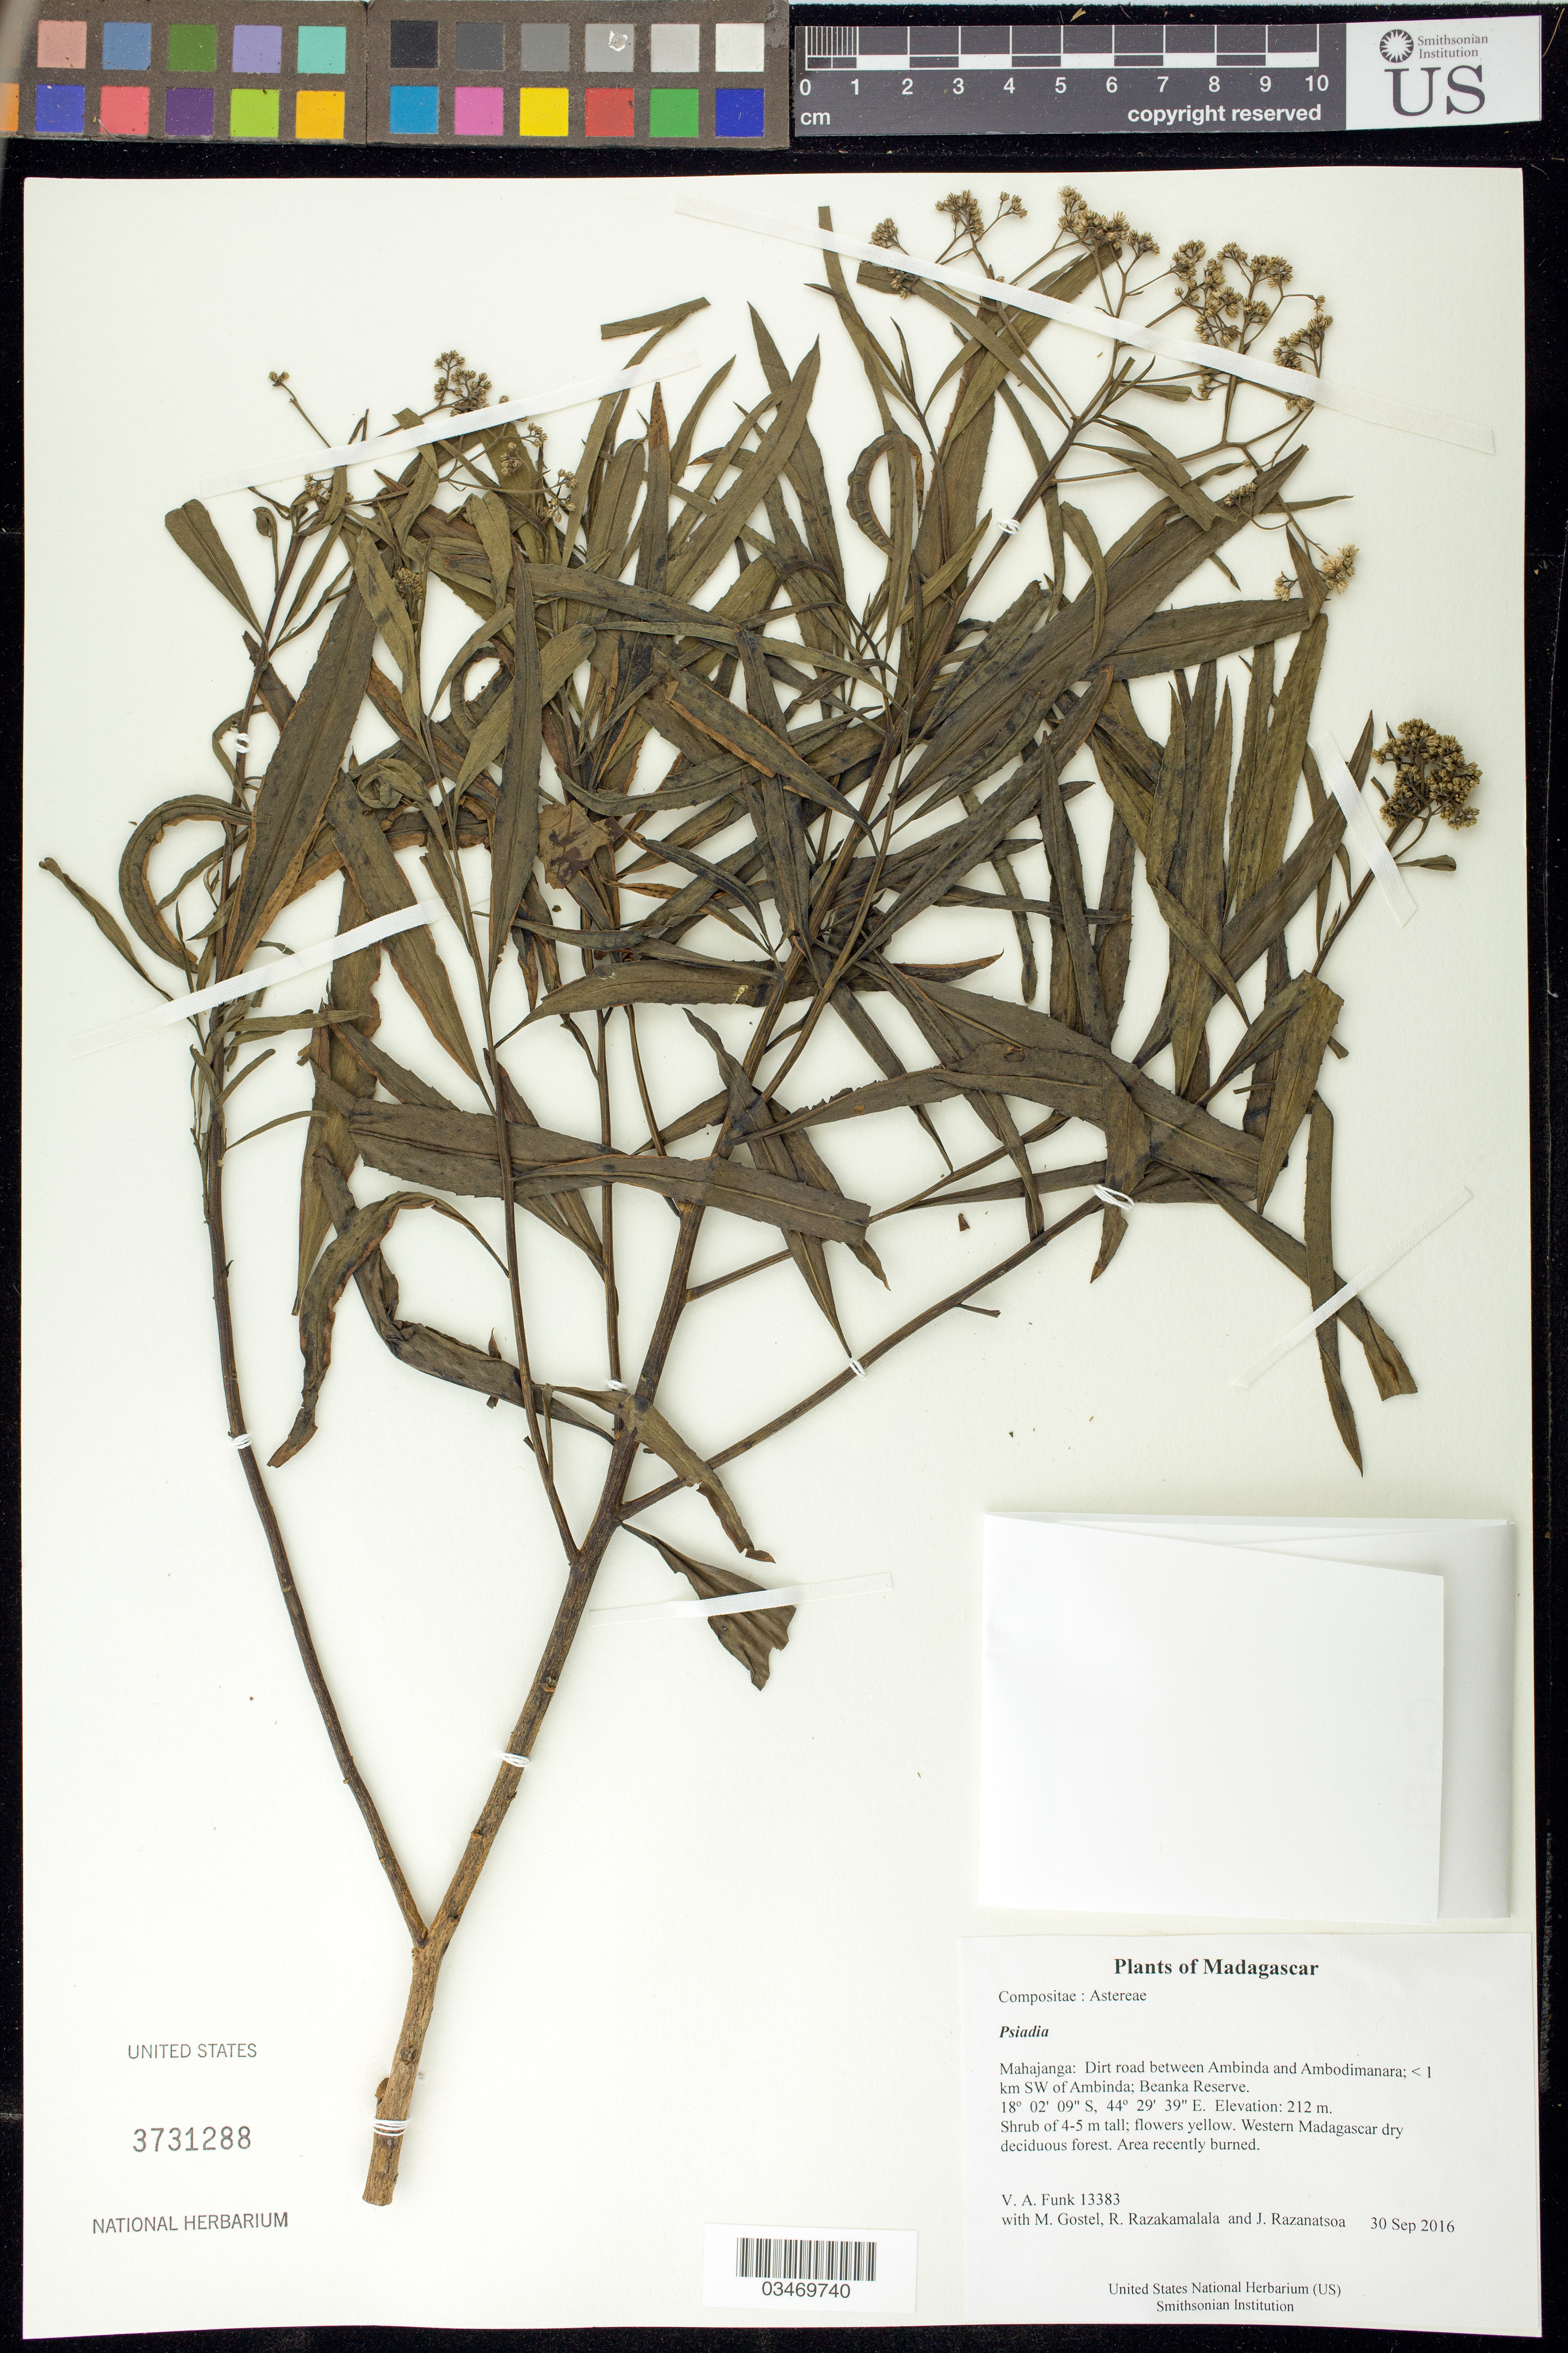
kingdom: Plantae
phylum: Tracheophyta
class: Magnoliopsida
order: Asterales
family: Asteraceae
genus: Psiadia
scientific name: Psiadia sp.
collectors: M. R. Gostel, R. Razakamalala & J. Razanatsoa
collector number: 13383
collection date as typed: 30 Sep 2016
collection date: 2016-09-30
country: Madagascar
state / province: Melaky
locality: Dirt road between Ambinda and Ambodimanara; < 1 km SW of Ambinda; Beanka Reserve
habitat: Western Madagascar dry deciduous forest. Area recently burned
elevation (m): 212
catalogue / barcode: US 3731288